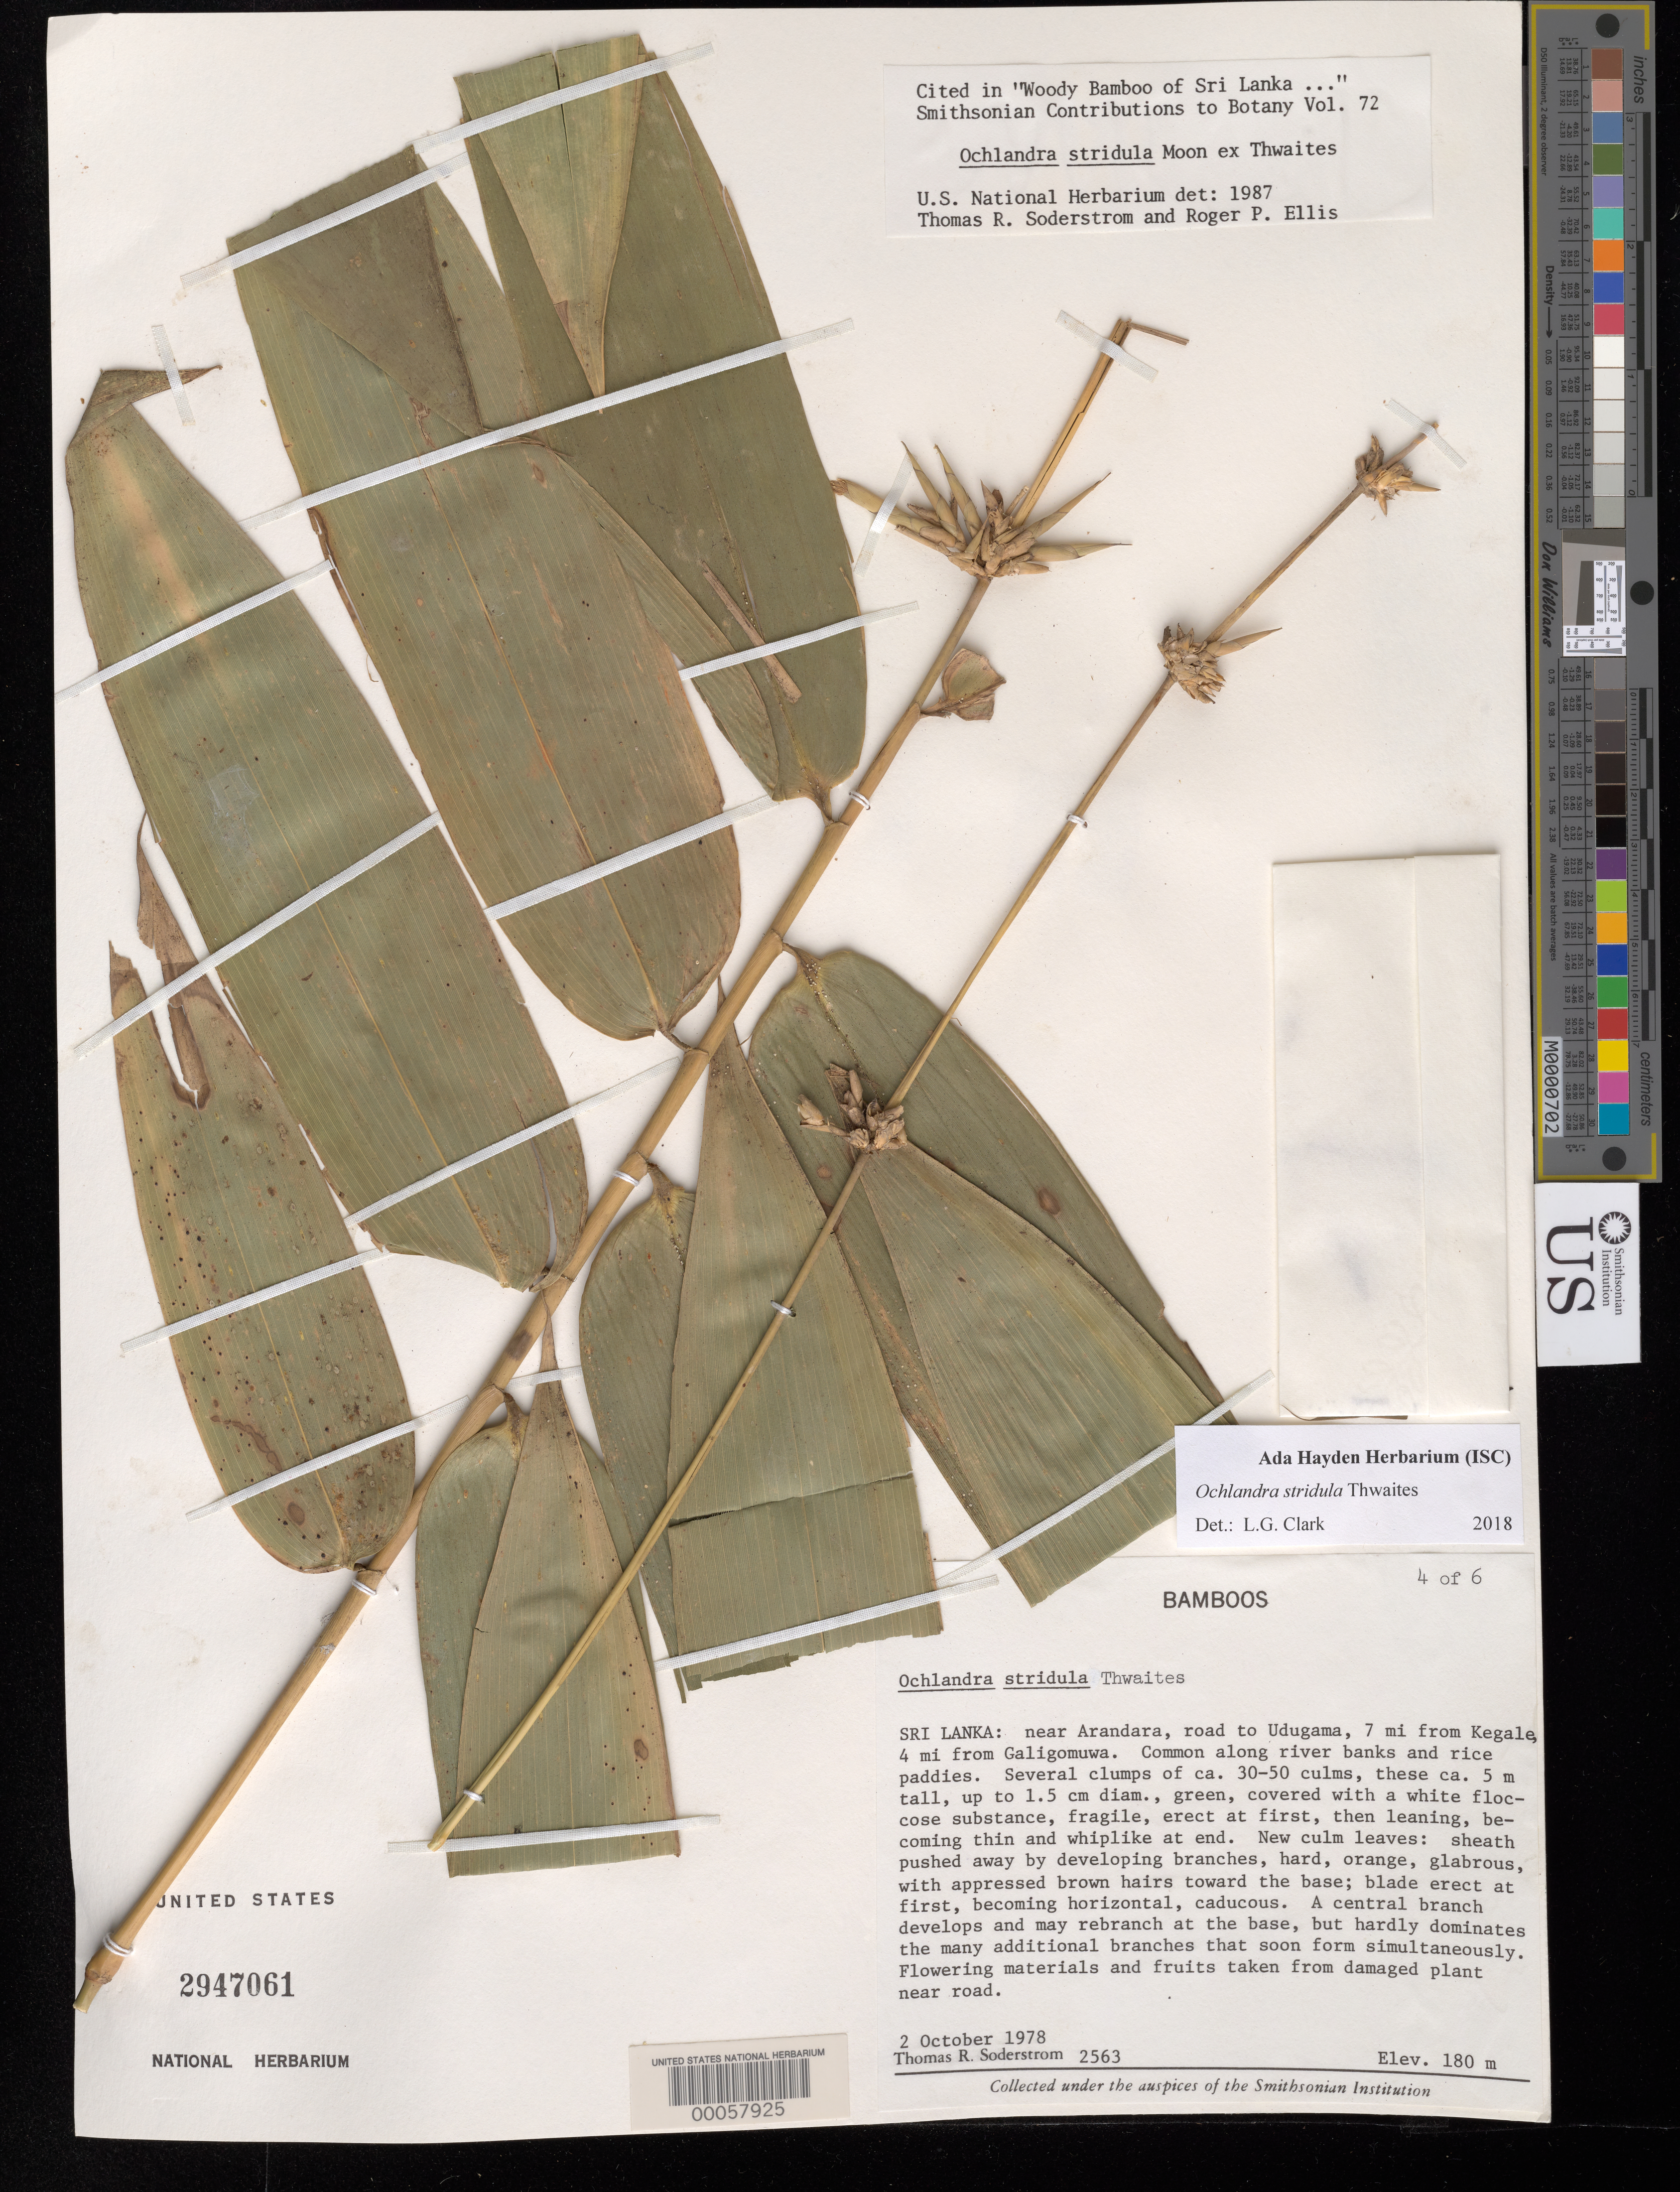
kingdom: Plantae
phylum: Tracheophyta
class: Liliopsida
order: Poales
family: Poaceae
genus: Ochlandra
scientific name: Ochlandra stridula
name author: Moon ex Thwaites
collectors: T. R. Soderstrom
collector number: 2563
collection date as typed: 02 Oct 1978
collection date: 1978-10-02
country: Sri Lanka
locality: Near arandara, road to udugama, 7 miles from kegale, 4 miles from galigomuwa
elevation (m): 180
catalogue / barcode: US 2947061